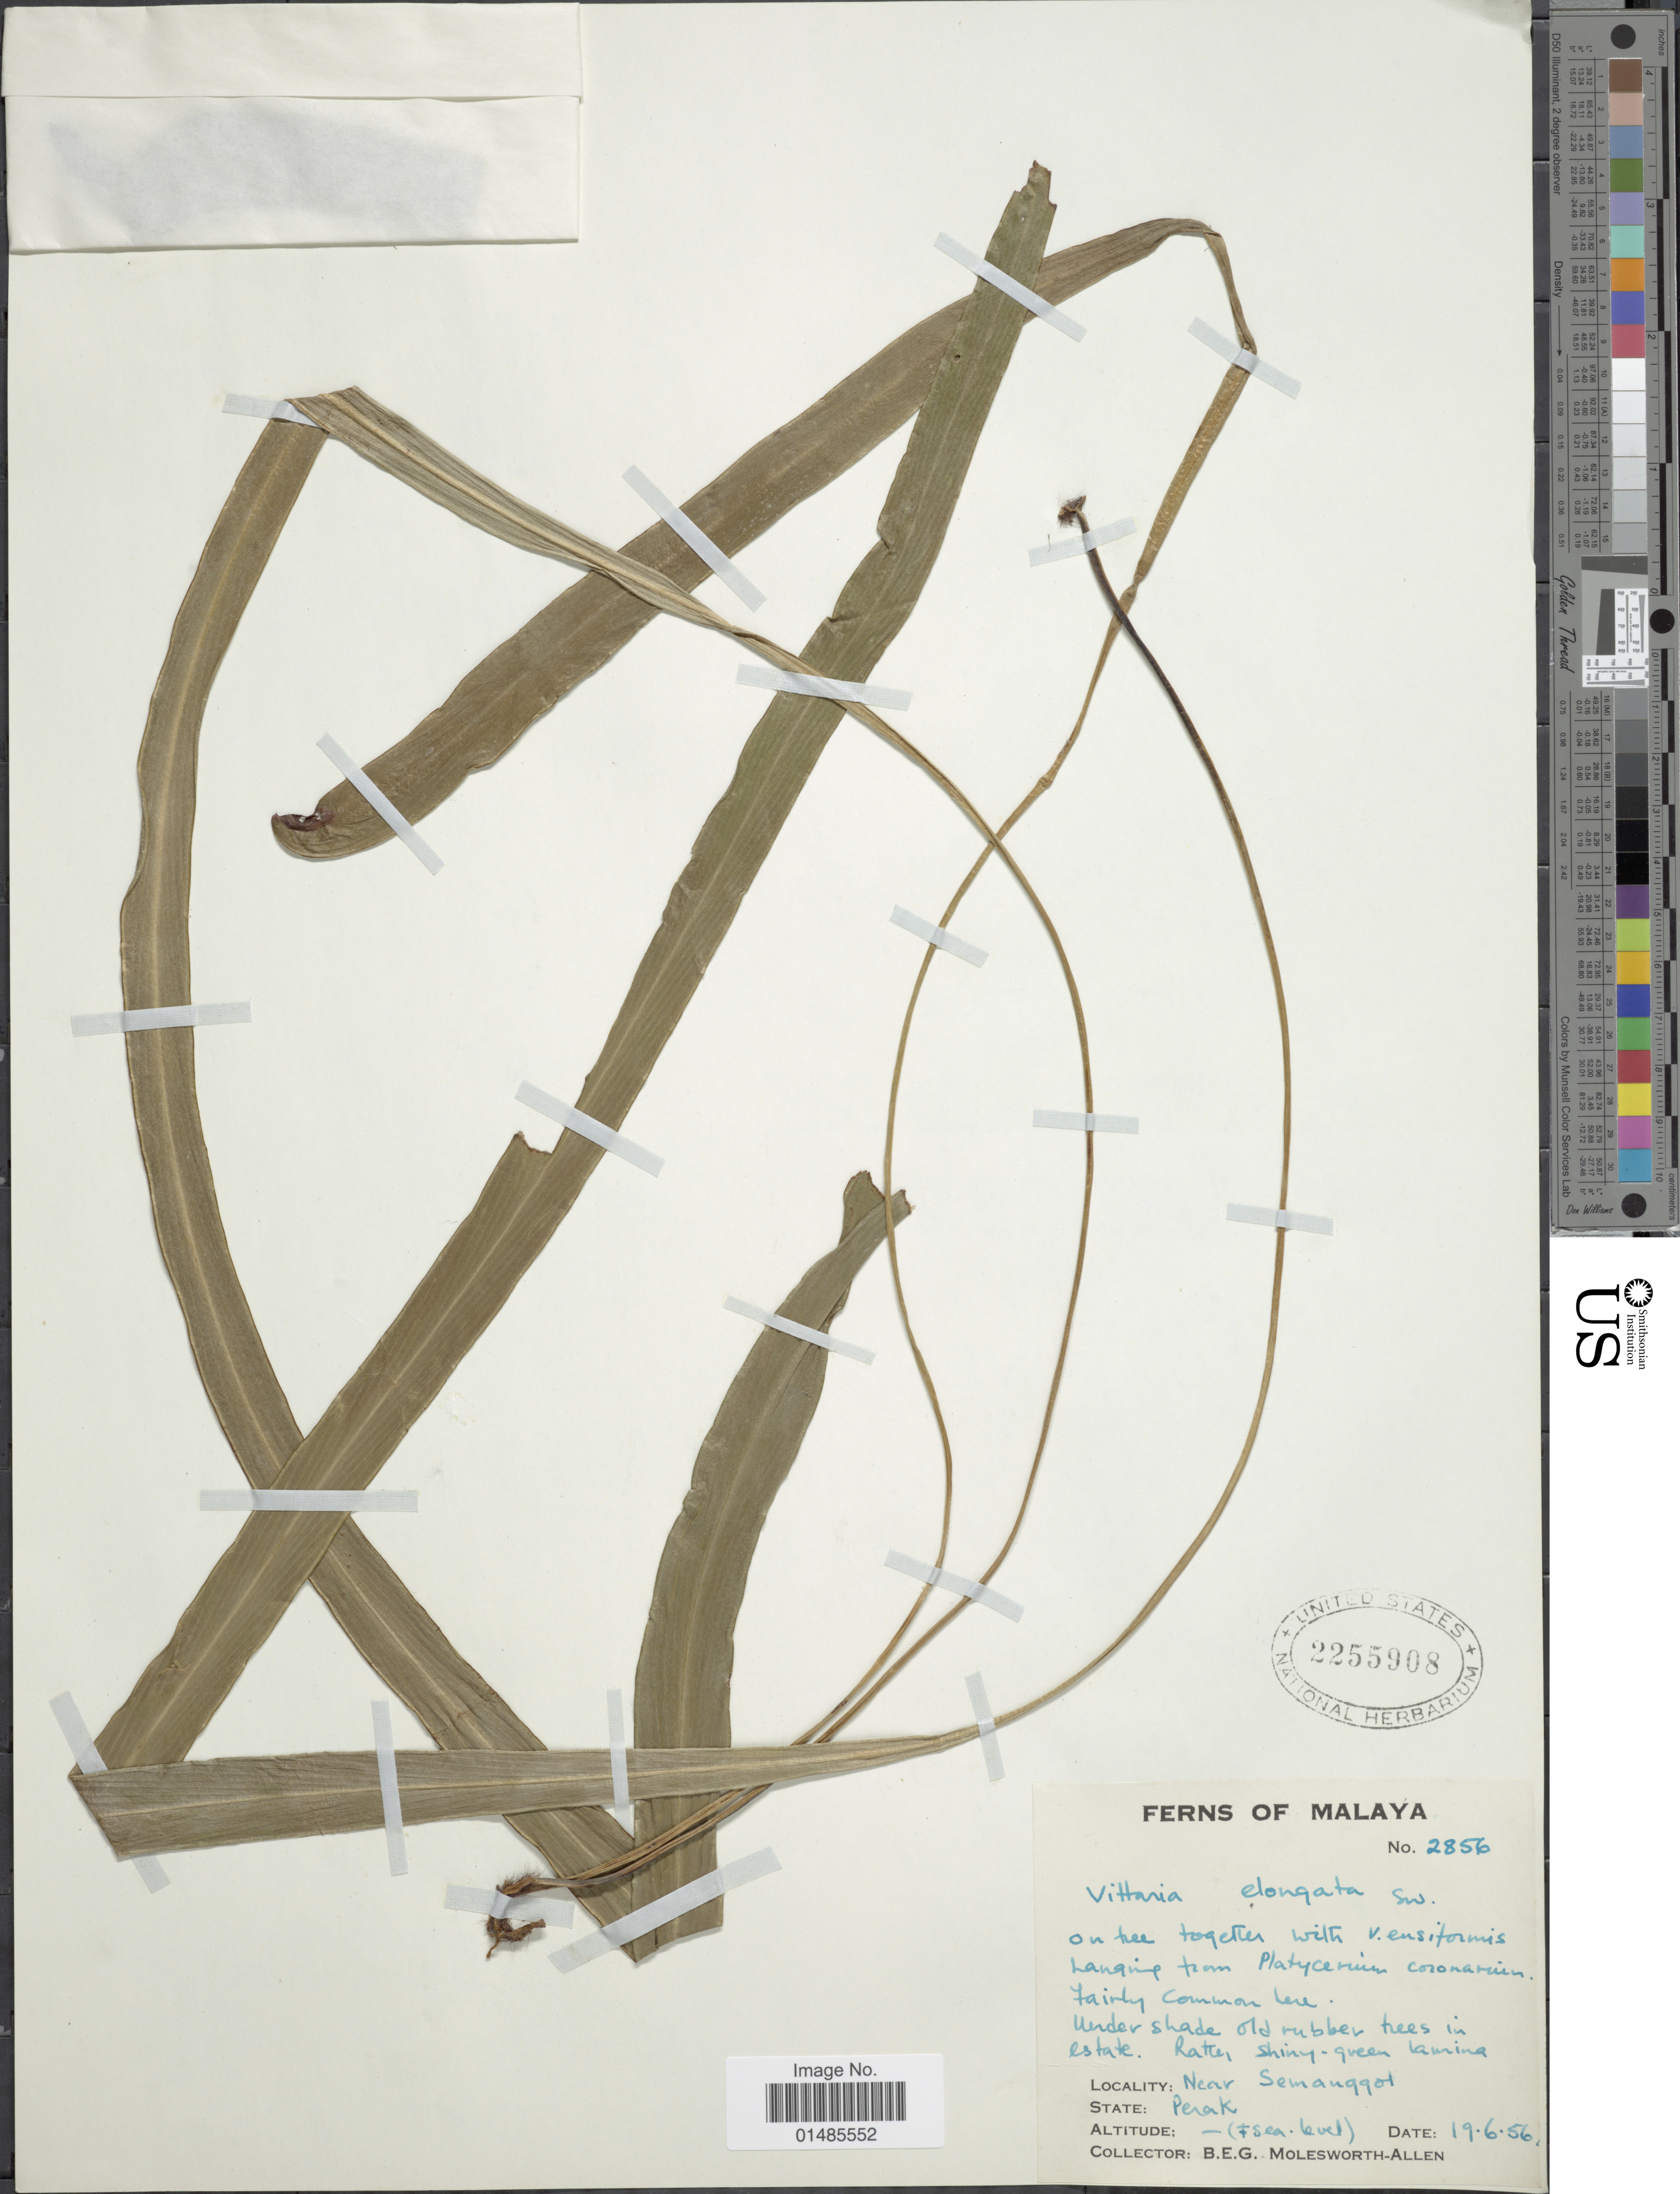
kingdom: Plantae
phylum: Tracheophyta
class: Polypodiopsida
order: Polypodiales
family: Pteridaceae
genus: Haplopteris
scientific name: Haplopteris elongata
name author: (Sw.) Crane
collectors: B. E. G. Molesworth-Allen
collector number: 2856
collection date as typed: Transcribed d/m/y: 19/6/56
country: Malaysia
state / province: Perak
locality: Near Semanggol [Simpang Empat]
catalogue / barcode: US 2255908